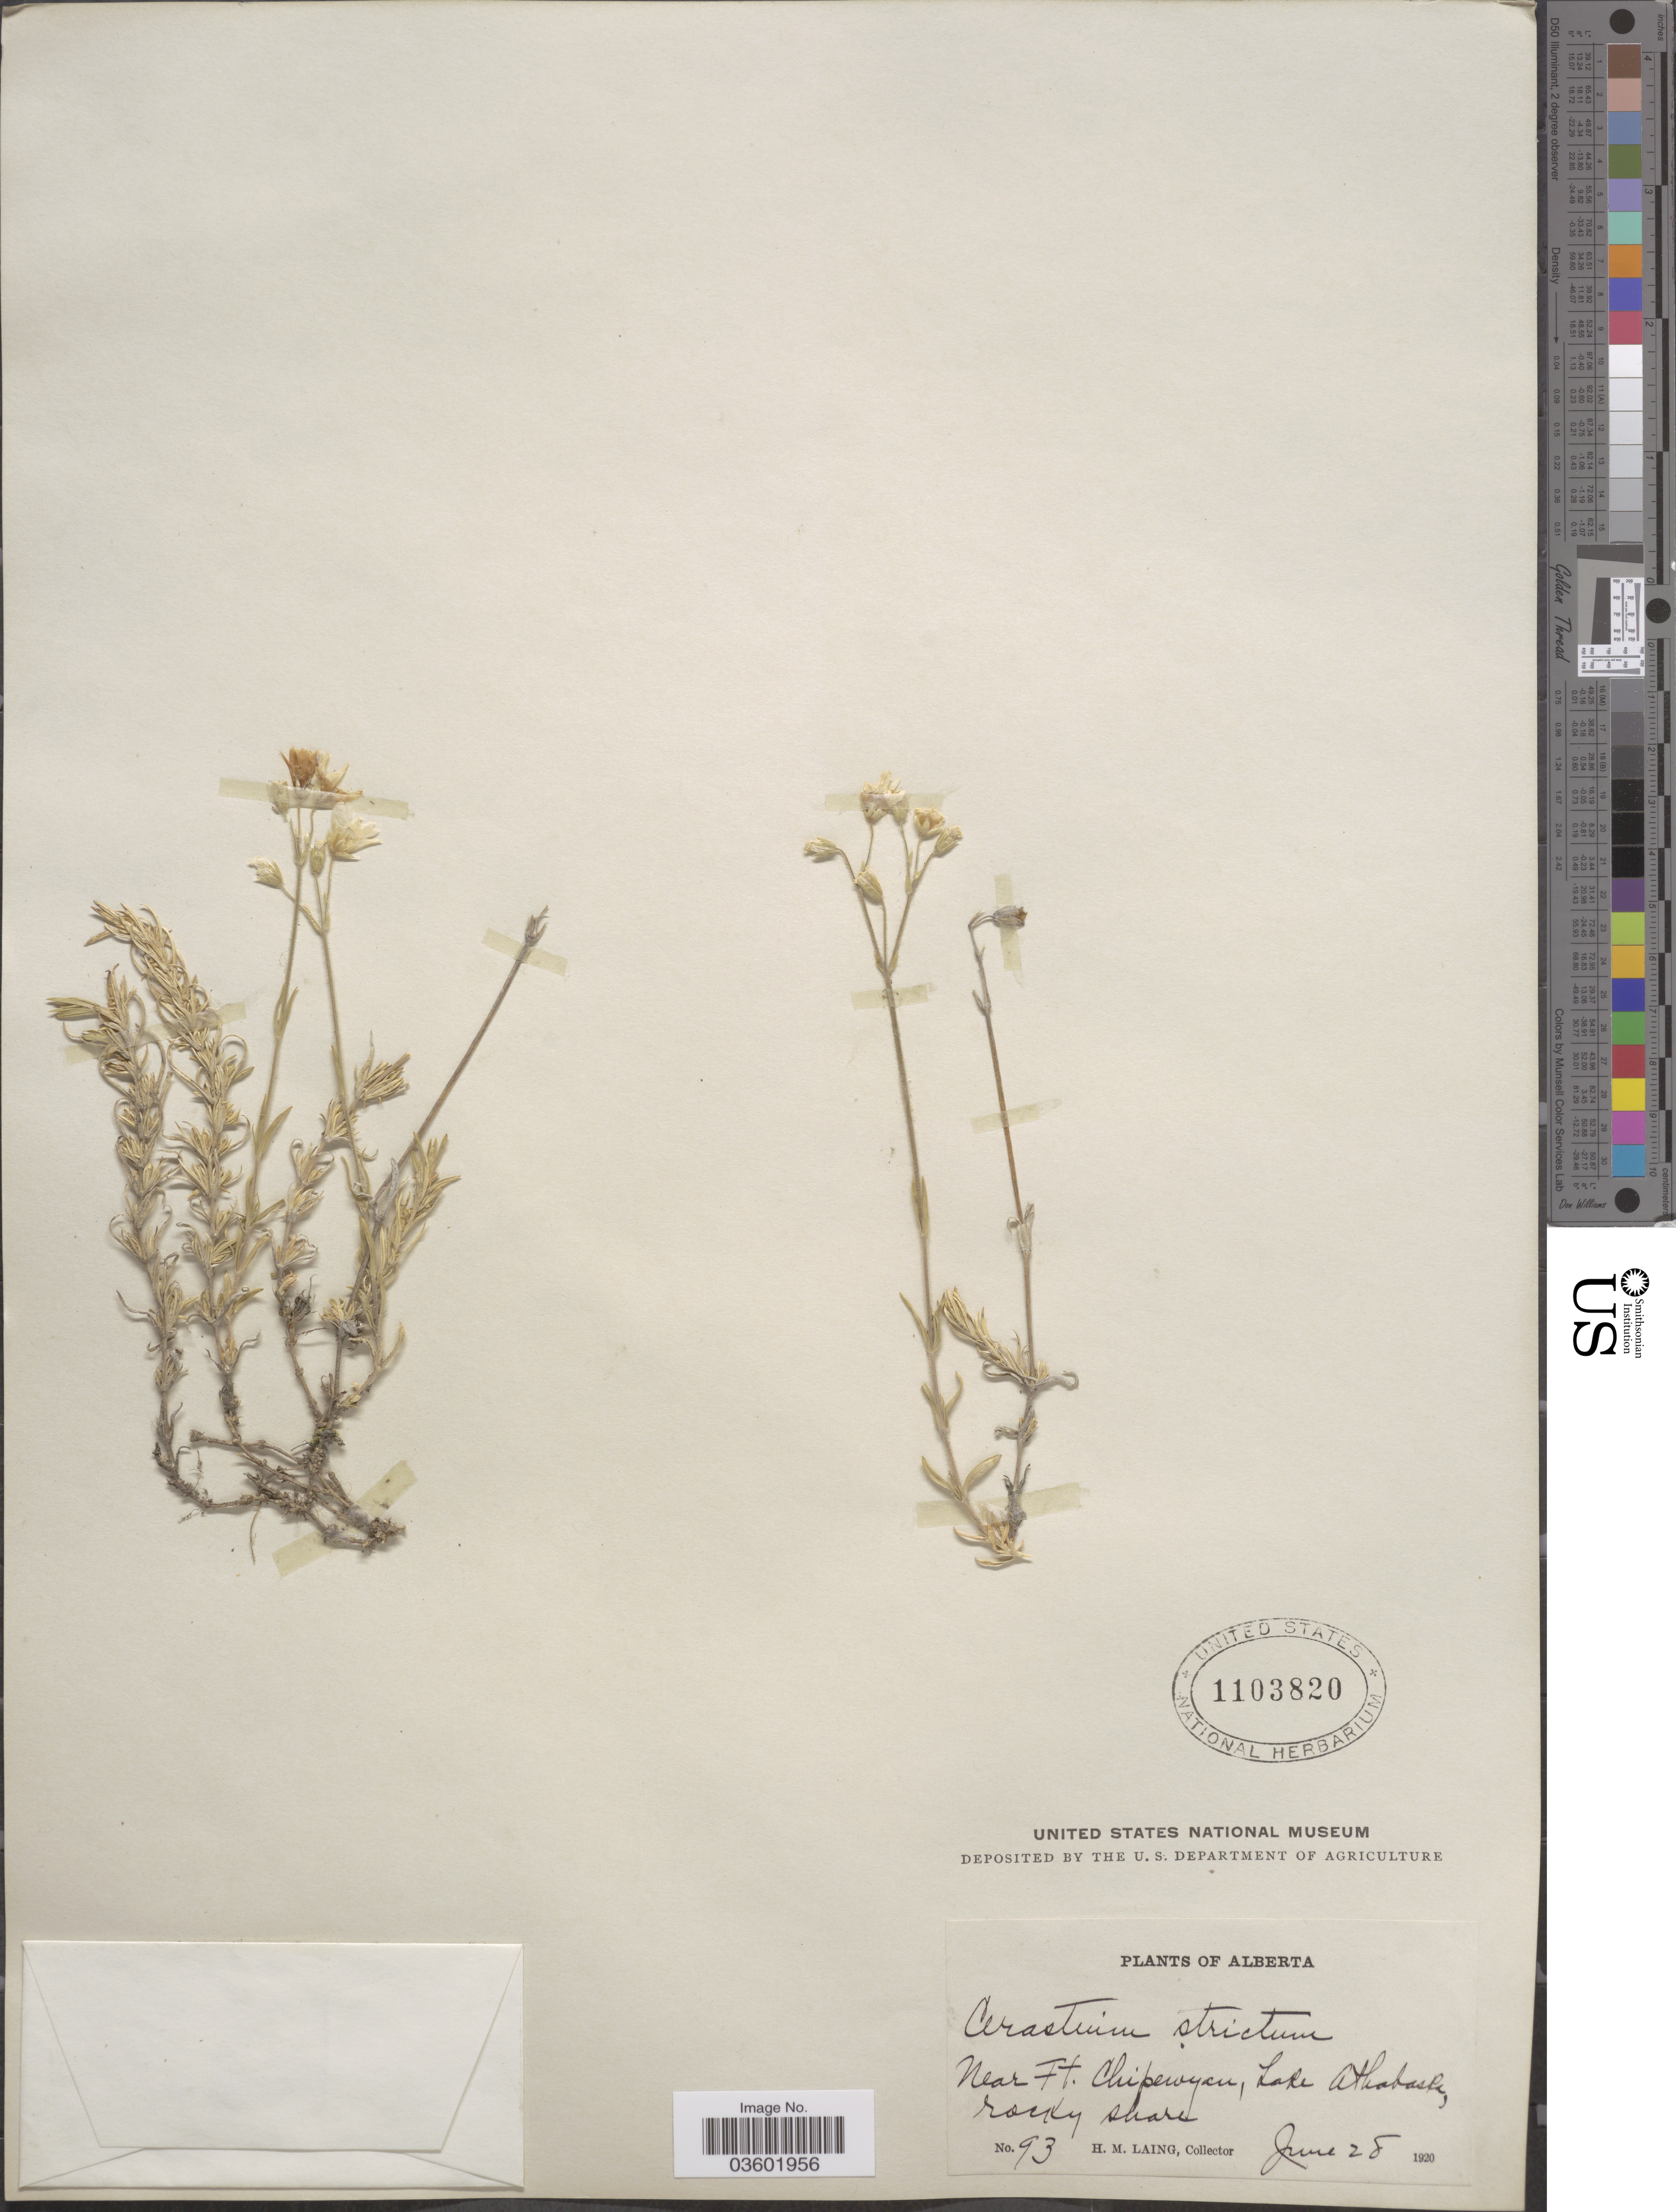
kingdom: Plantae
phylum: Tracheophyta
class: Magnoliopsida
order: Caryophyllales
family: Caryophyllaceae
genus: Cerastium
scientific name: Cerastium strictum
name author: L.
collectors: H. Laing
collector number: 93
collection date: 1920-06-28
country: Canada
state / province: Alberta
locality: Near Ft. Chipewyan, Lake Athabasca.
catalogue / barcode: US 1103820